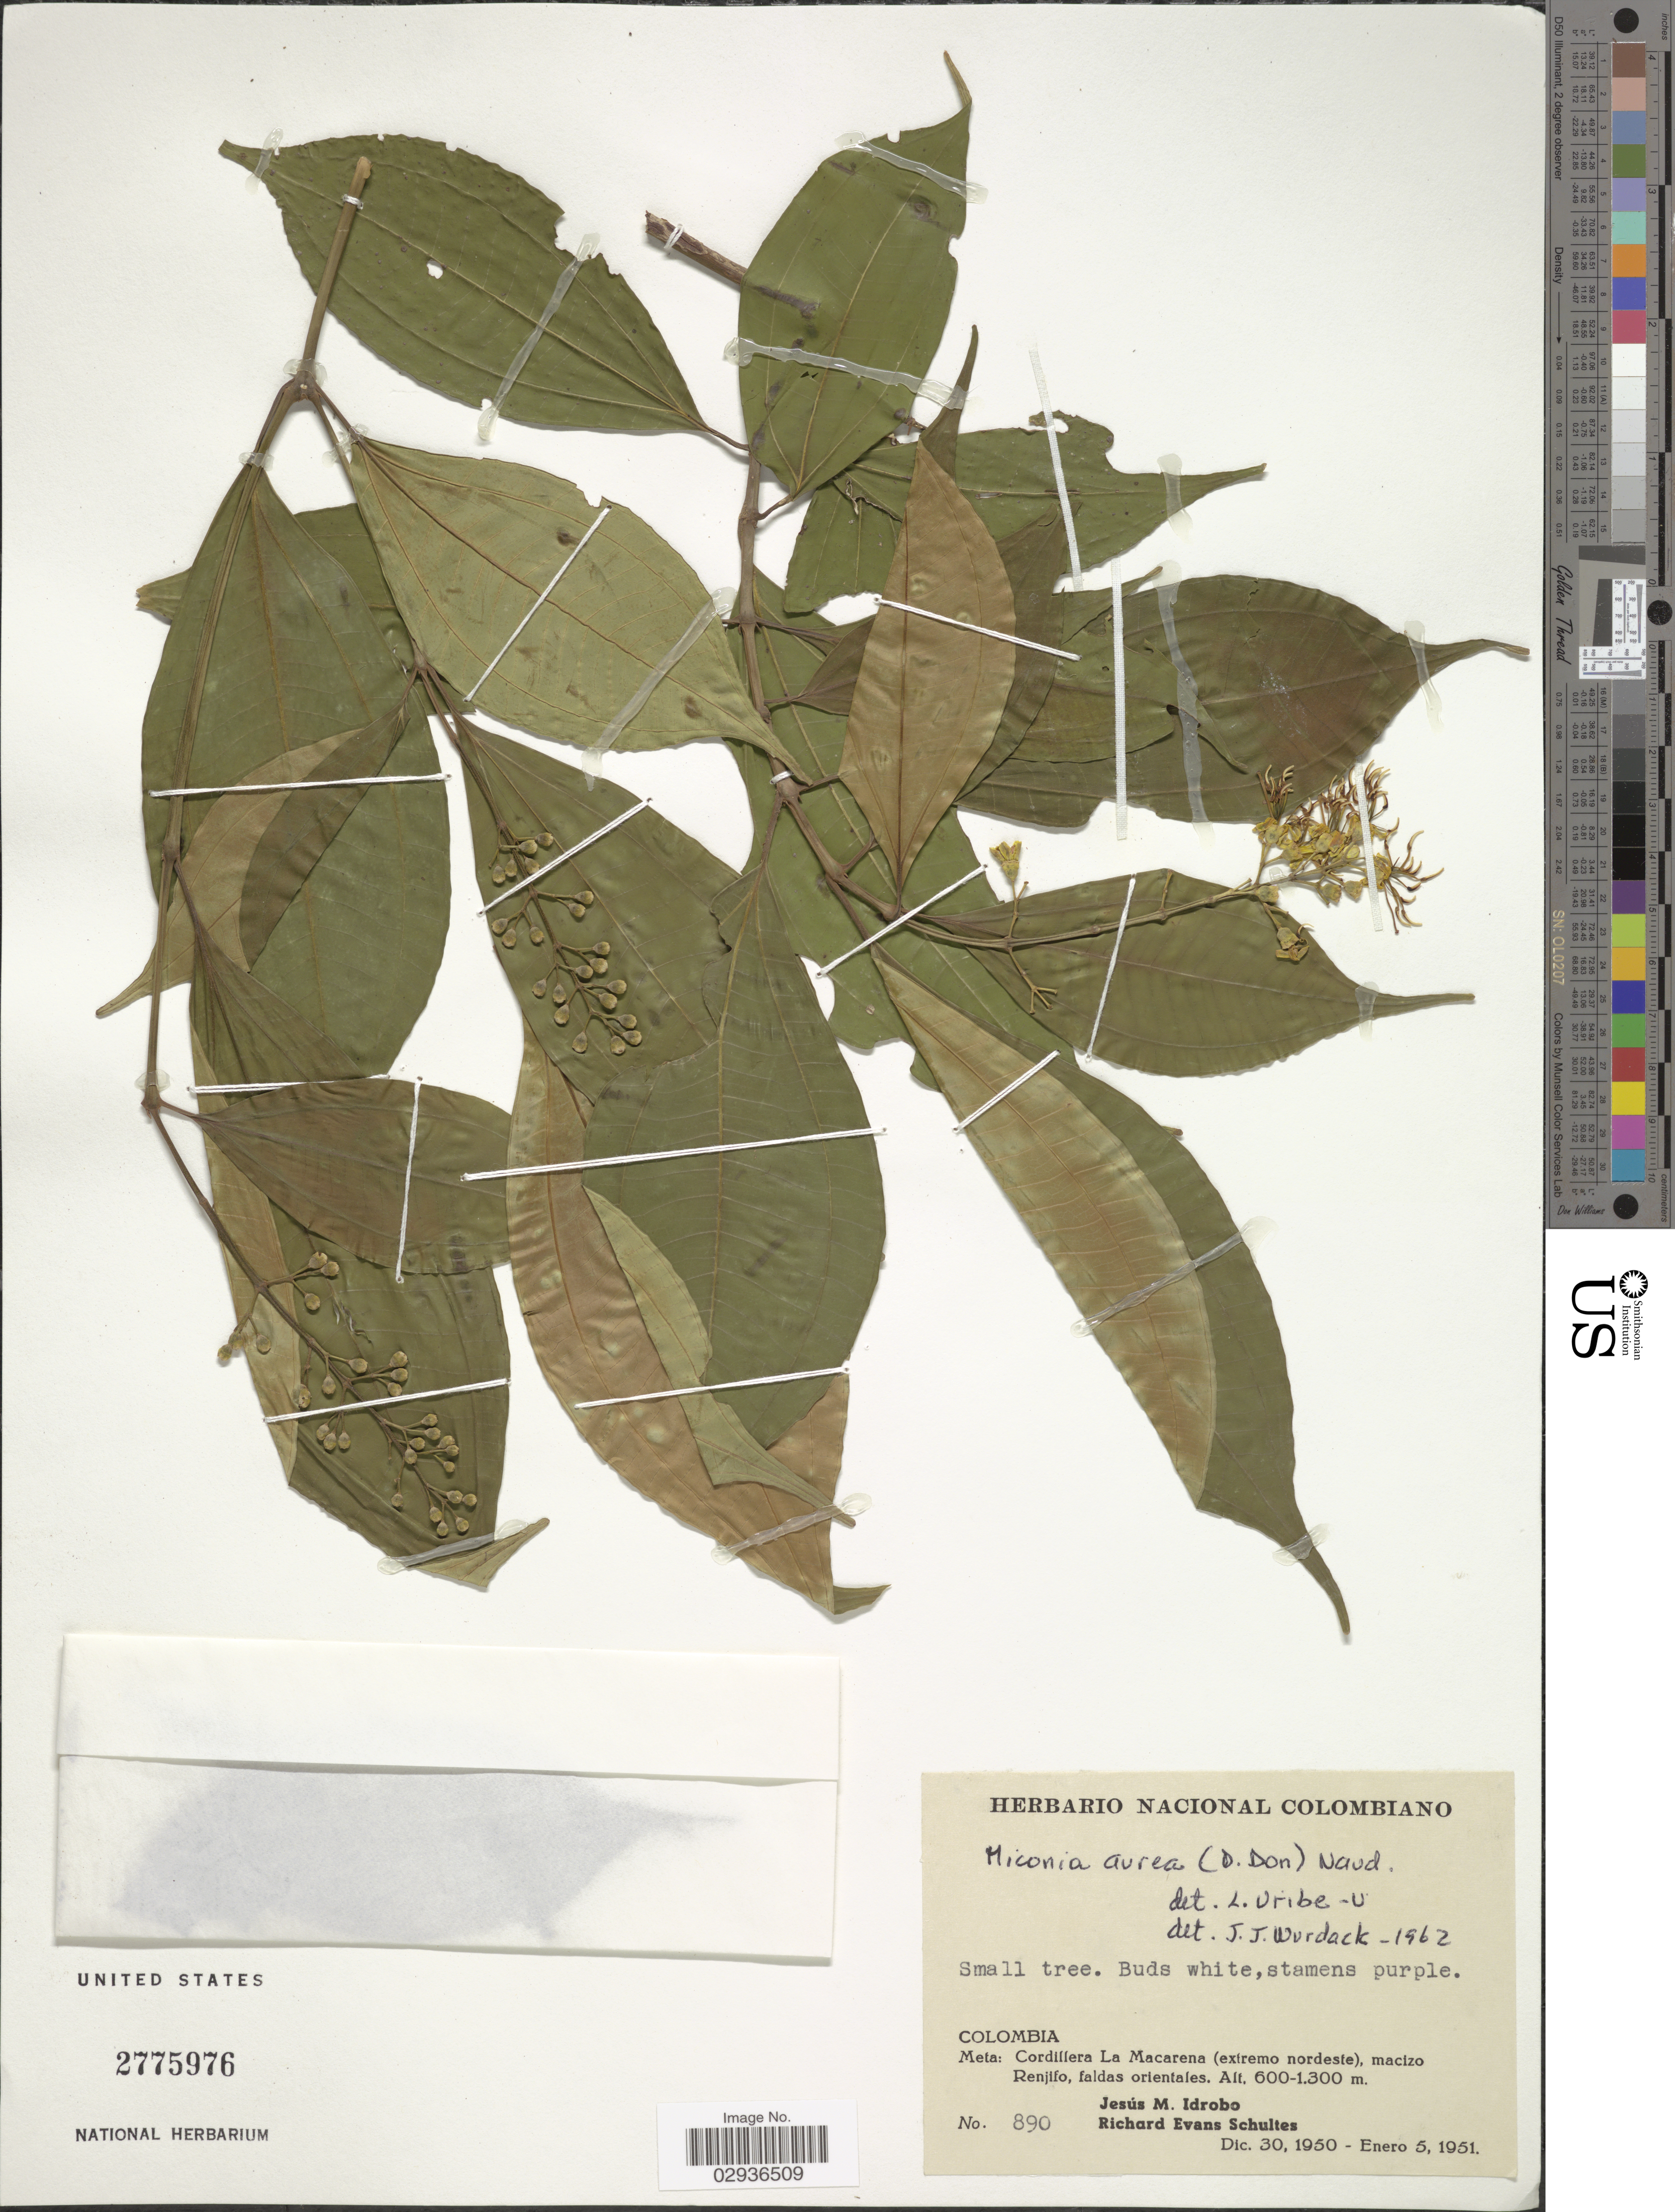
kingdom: Plantae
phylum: Tracheophyta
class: Magnoliopsida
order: Myrtales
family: Melastomataceae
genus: Miconia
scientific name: Miconia aurea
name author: (D. Don) Naudin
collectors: J. M. Idrobo & R. E. Schultes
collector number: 890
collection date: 1920-12-30/1951-01-05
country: Colombia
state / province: Meta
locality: Cordillera La Macarena (extremo nordeste), macizo Renjifo, faldas orientales.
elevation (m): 600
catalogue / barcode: US 2775976